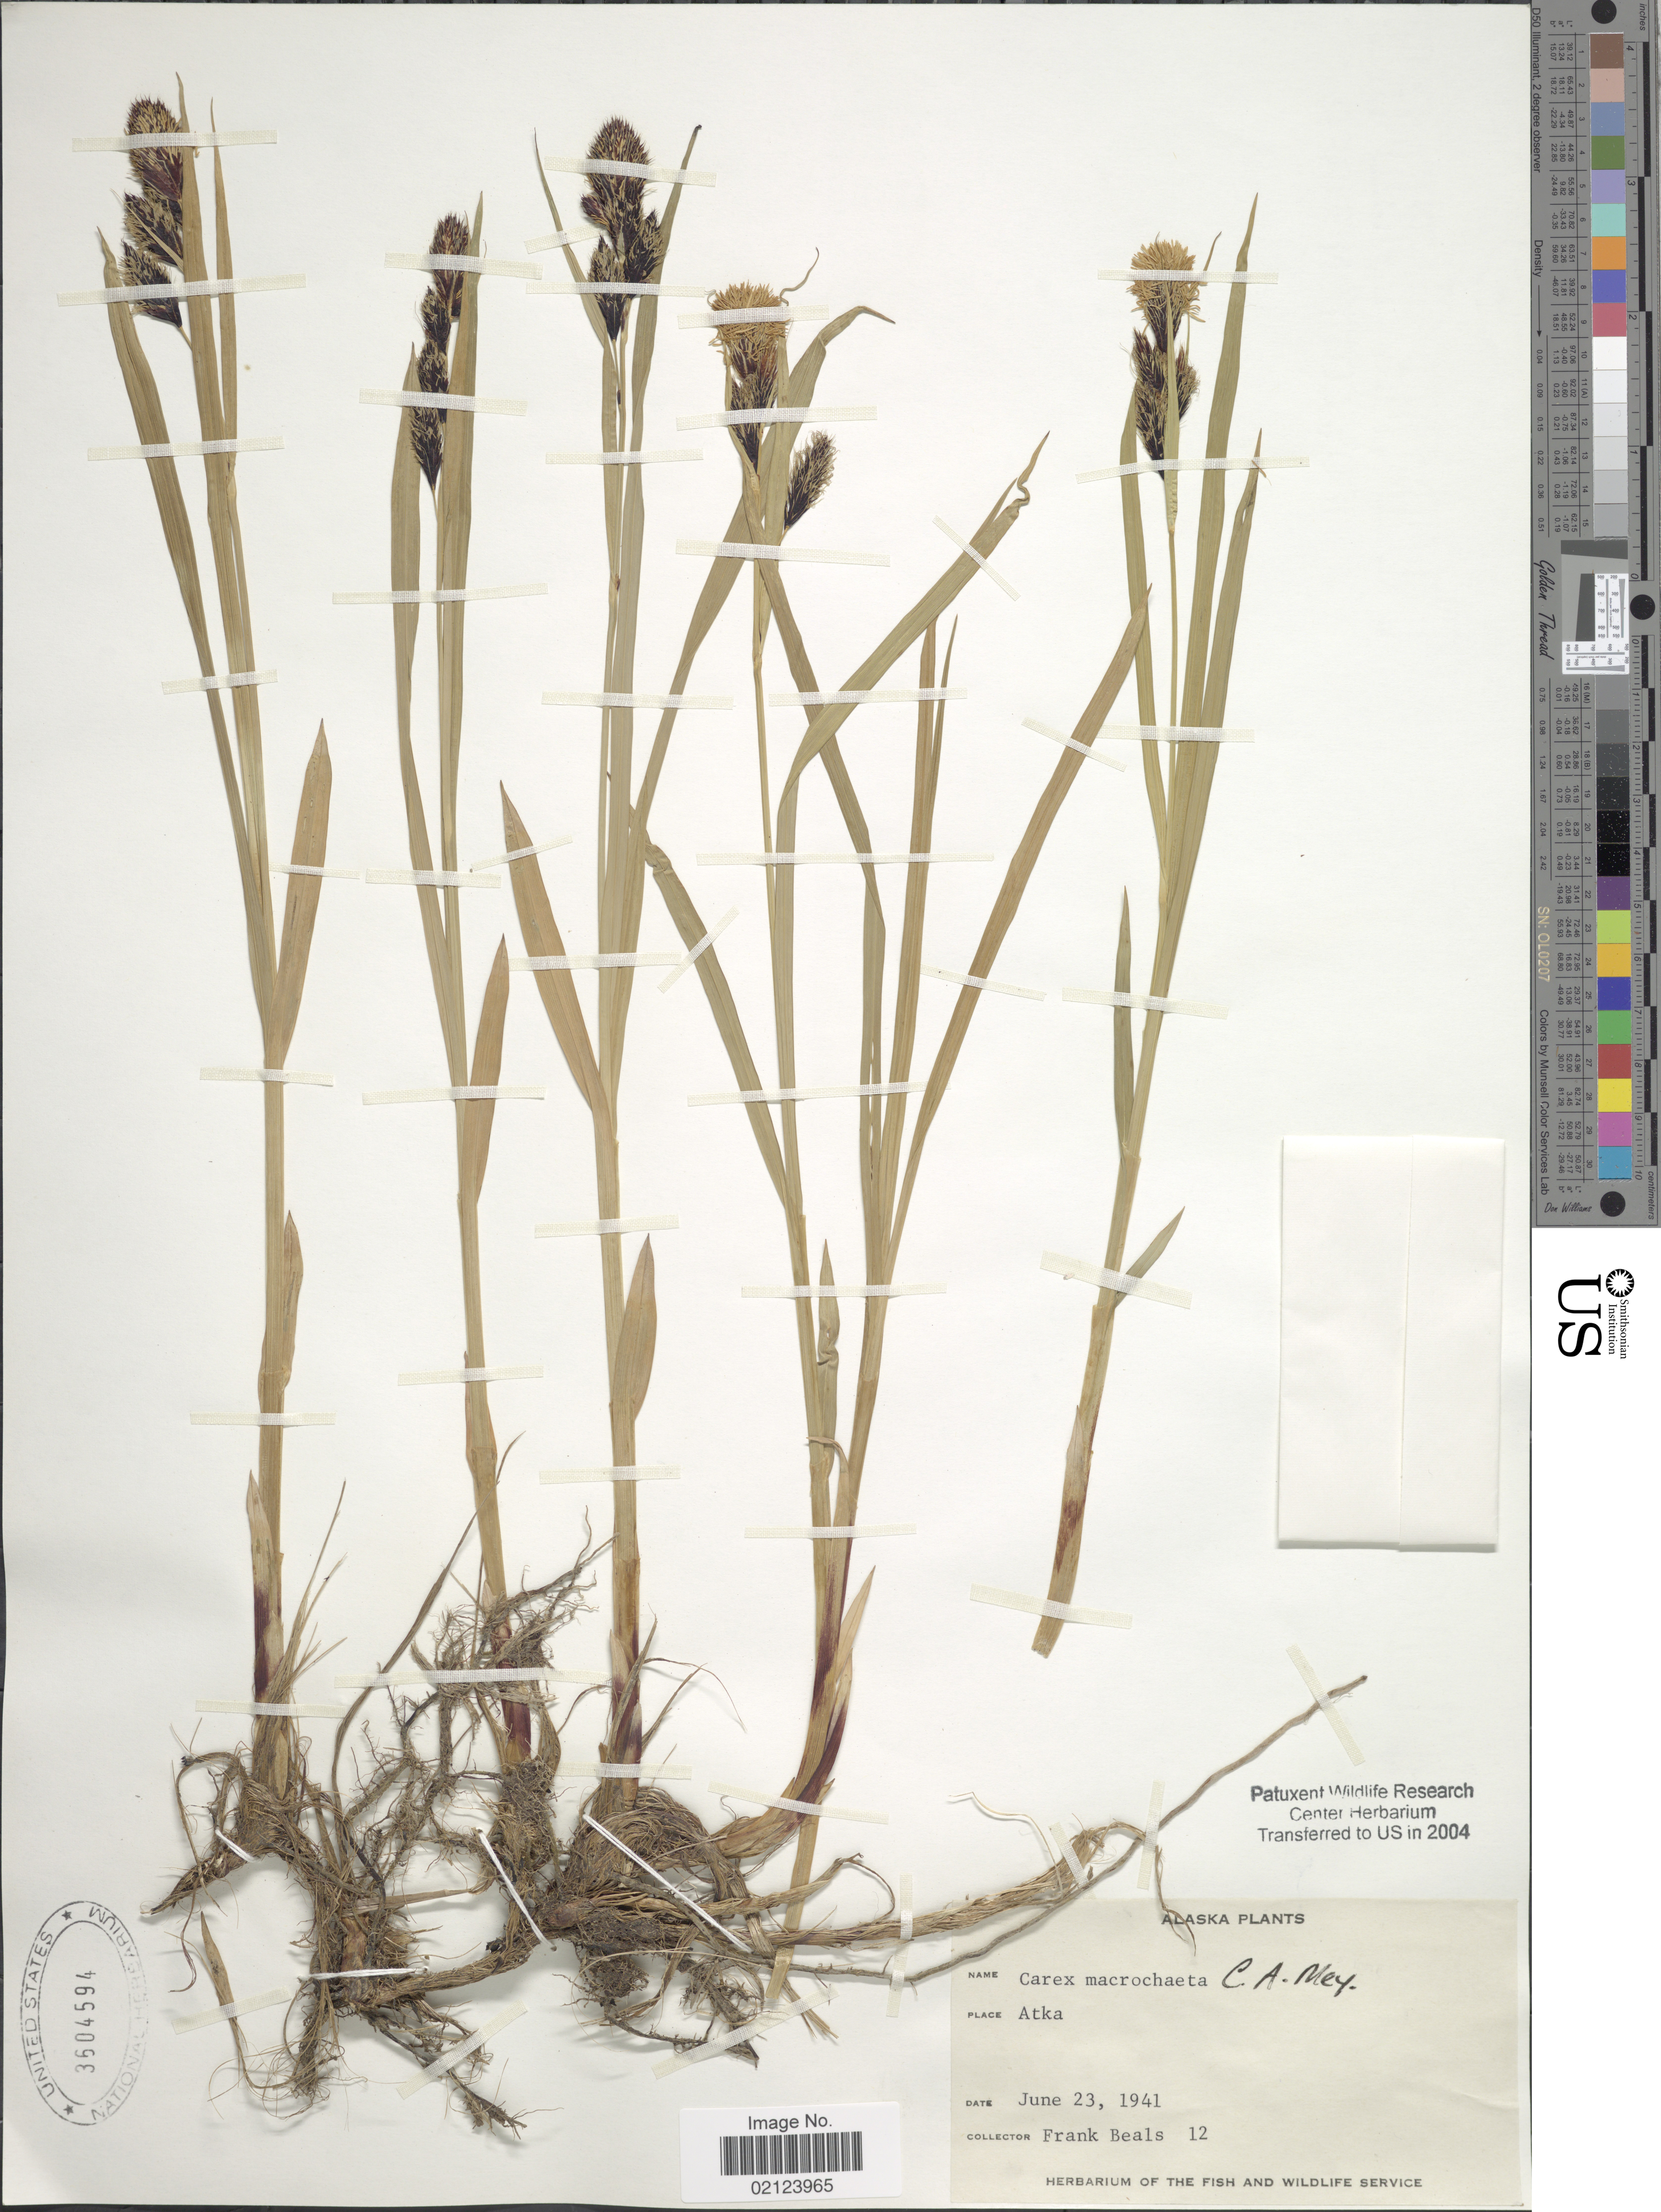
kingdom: Plantae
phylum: Tracheophyta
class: Liliopsida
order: Poales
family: Cyperaceae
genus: Carex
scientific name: Carex macrochaeta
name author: C.A. Mey.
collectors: F. Beals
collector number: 12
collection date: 1941-06-23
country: United States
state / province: Alaska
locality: Atka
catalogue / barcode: US 3604594